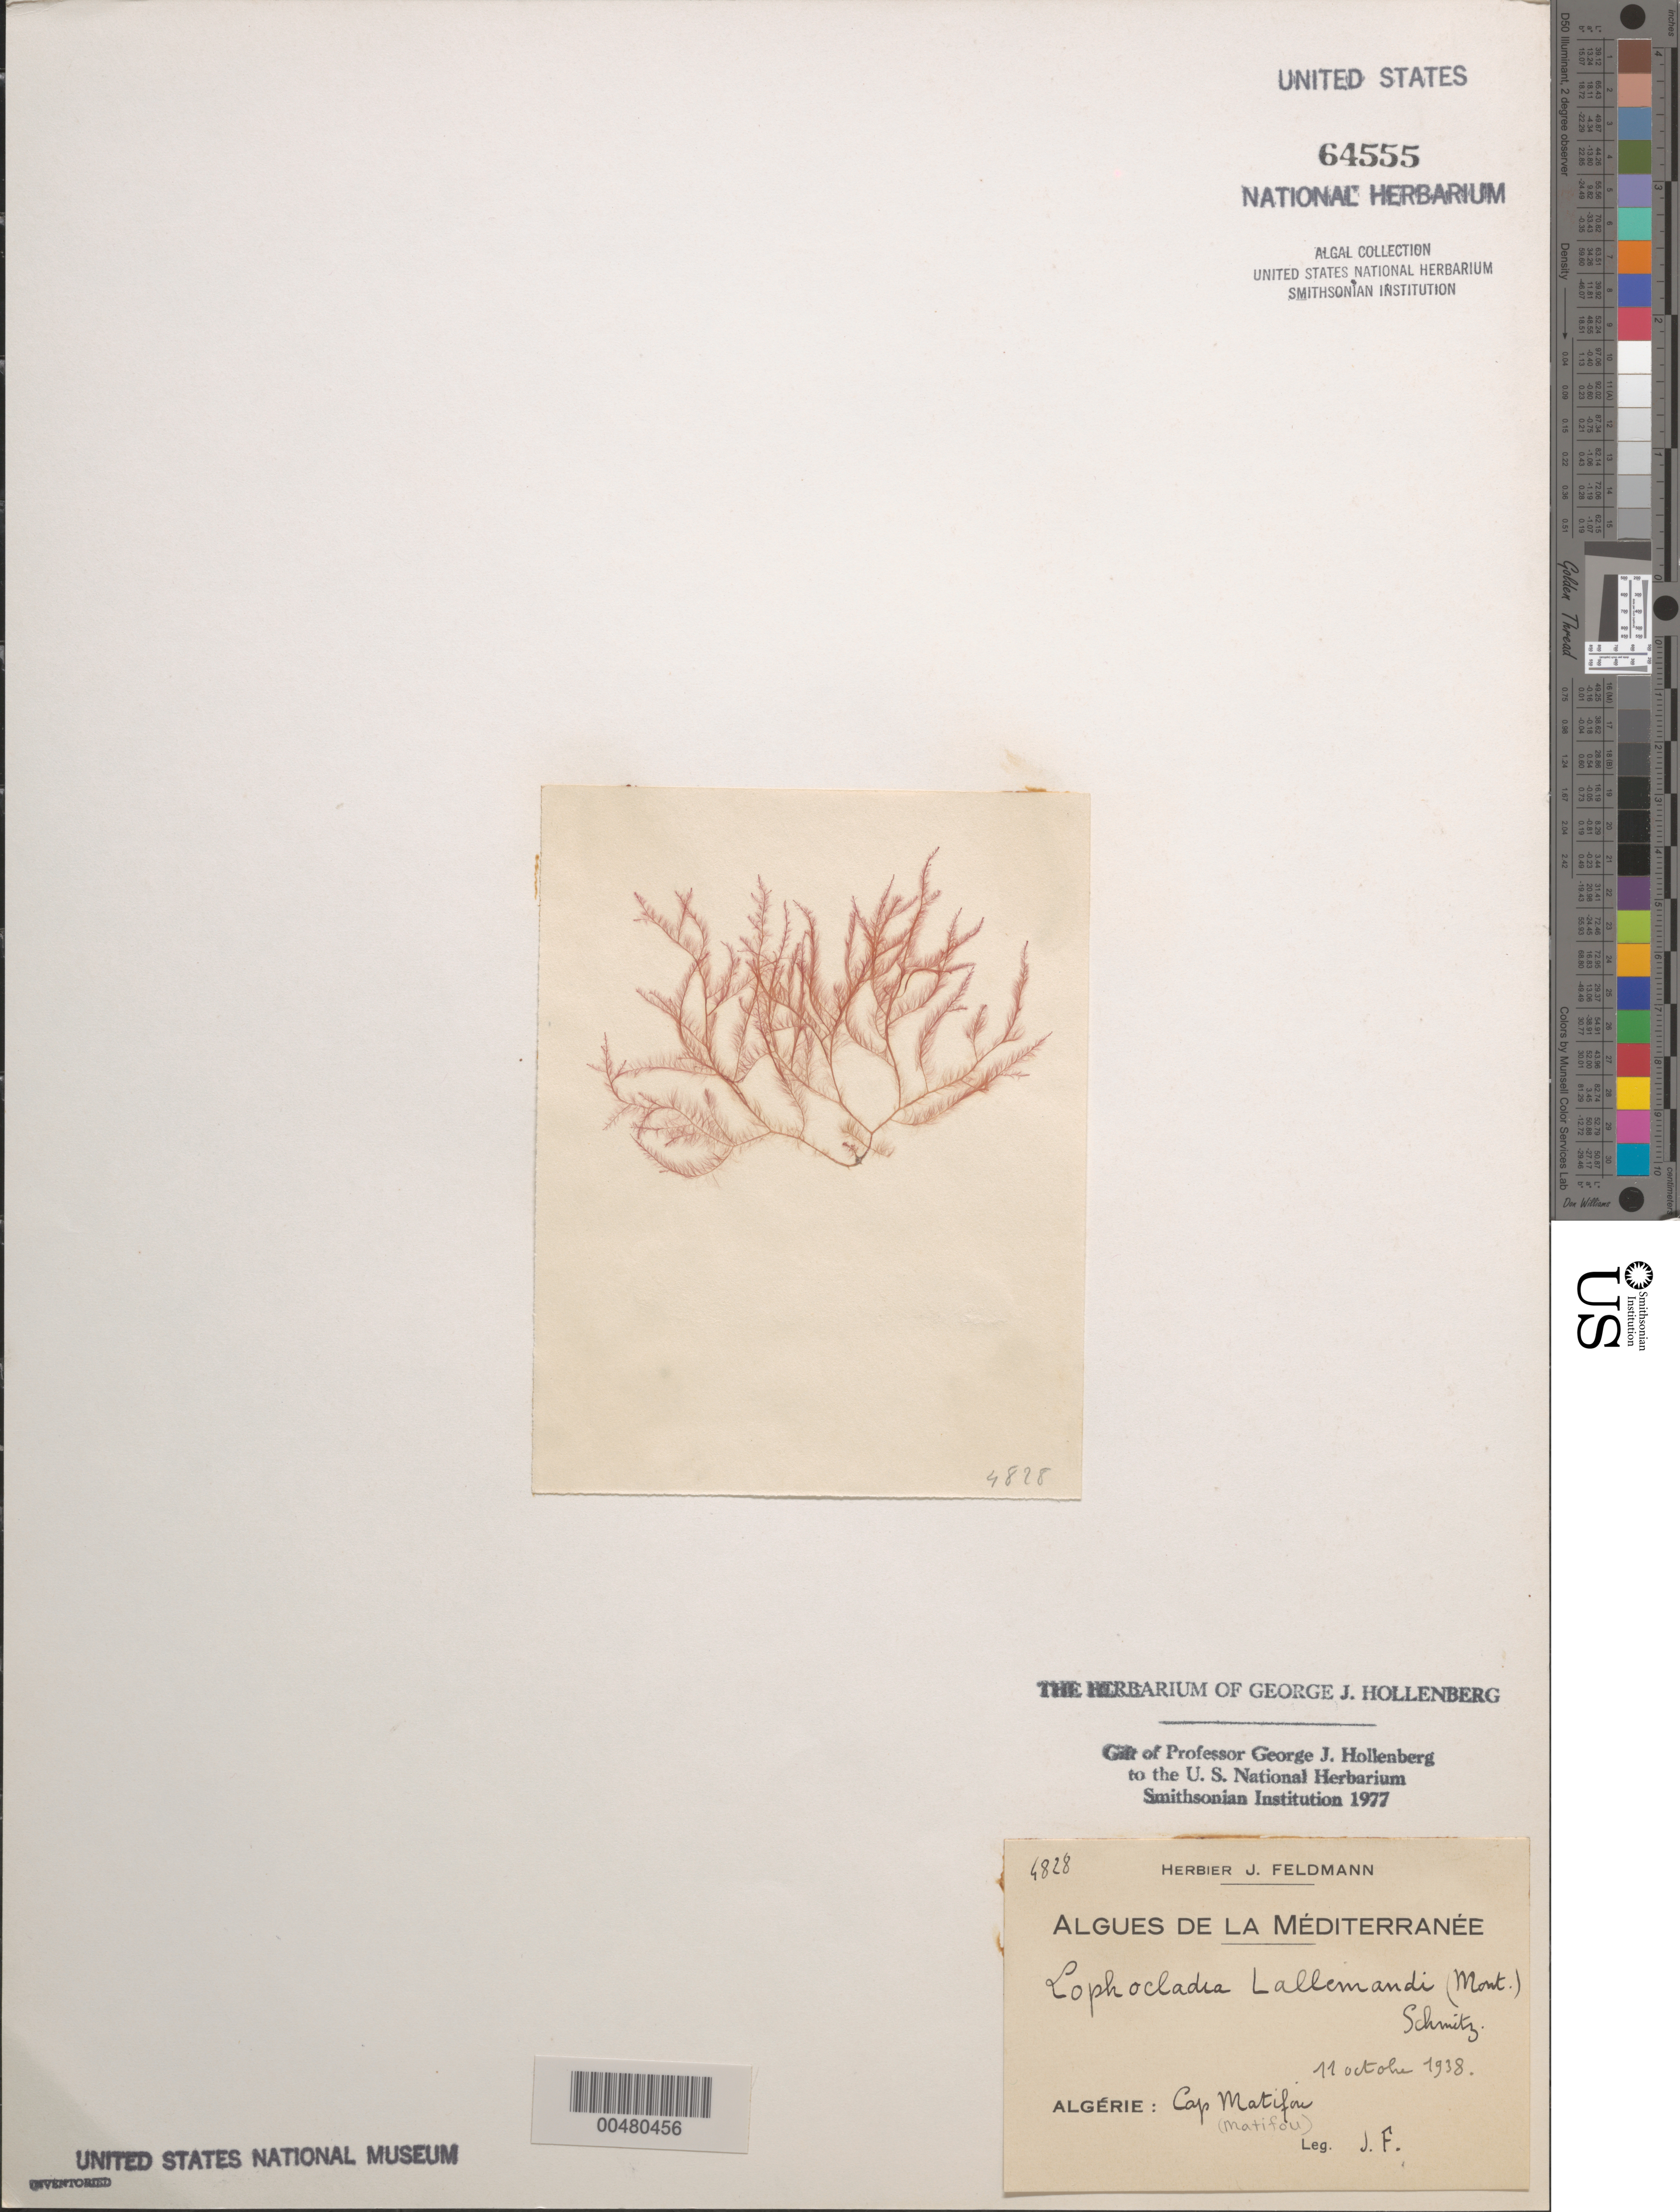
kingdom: Plantae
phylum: Rhodophyta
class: Florideophyceae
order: Ceramiales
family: Rhodomelaceae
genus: Lophocladia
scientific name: Lophocladia lallemandi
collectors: J. Feldmann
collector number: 4828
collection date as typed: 11 Oct 1938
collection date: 1938-10-11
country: Algeria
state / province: Alger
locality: Cape Matifou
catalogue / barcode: US 64555